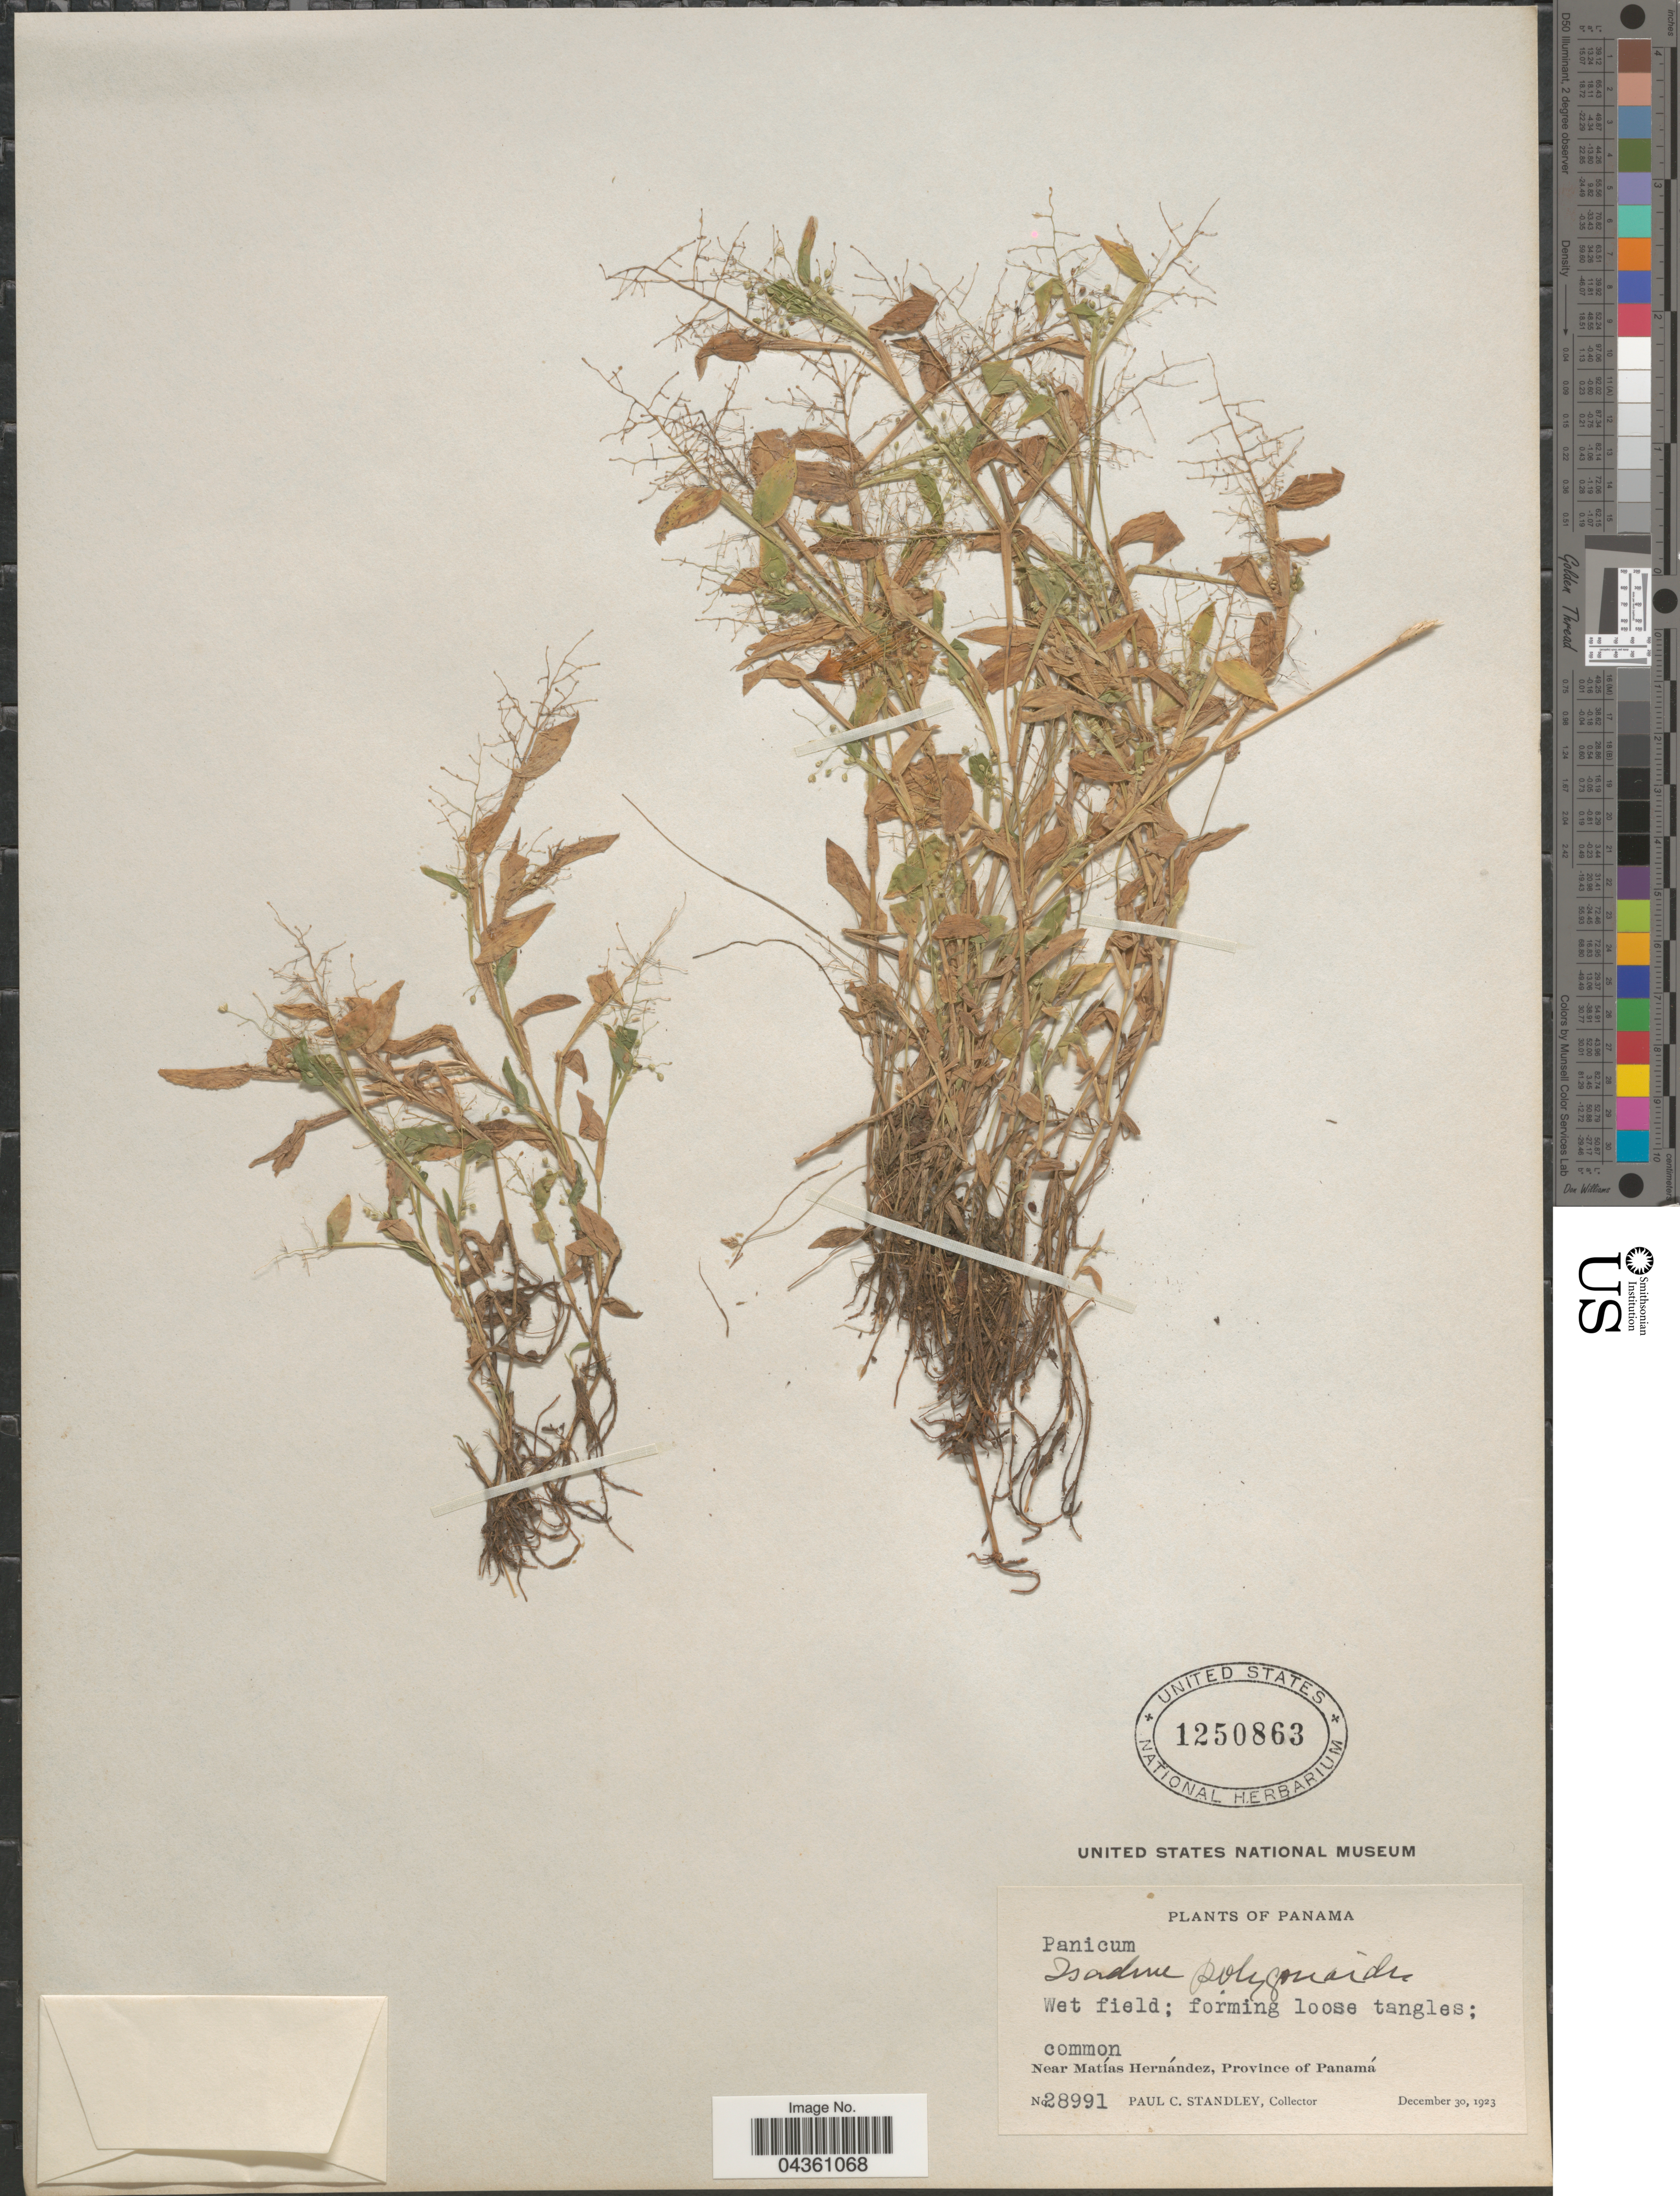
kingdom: Plantae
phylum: Tracheophyta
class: Liliopsida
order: Poales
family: Poaceae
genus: Isachne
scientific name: Isachne polygonoides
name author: (Lam.) Döll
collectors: P. C. Standley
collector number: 28991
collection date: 1923-12-30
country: Panama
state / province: Panamá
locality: Near Matías Hernández.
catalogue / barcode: US 1250863